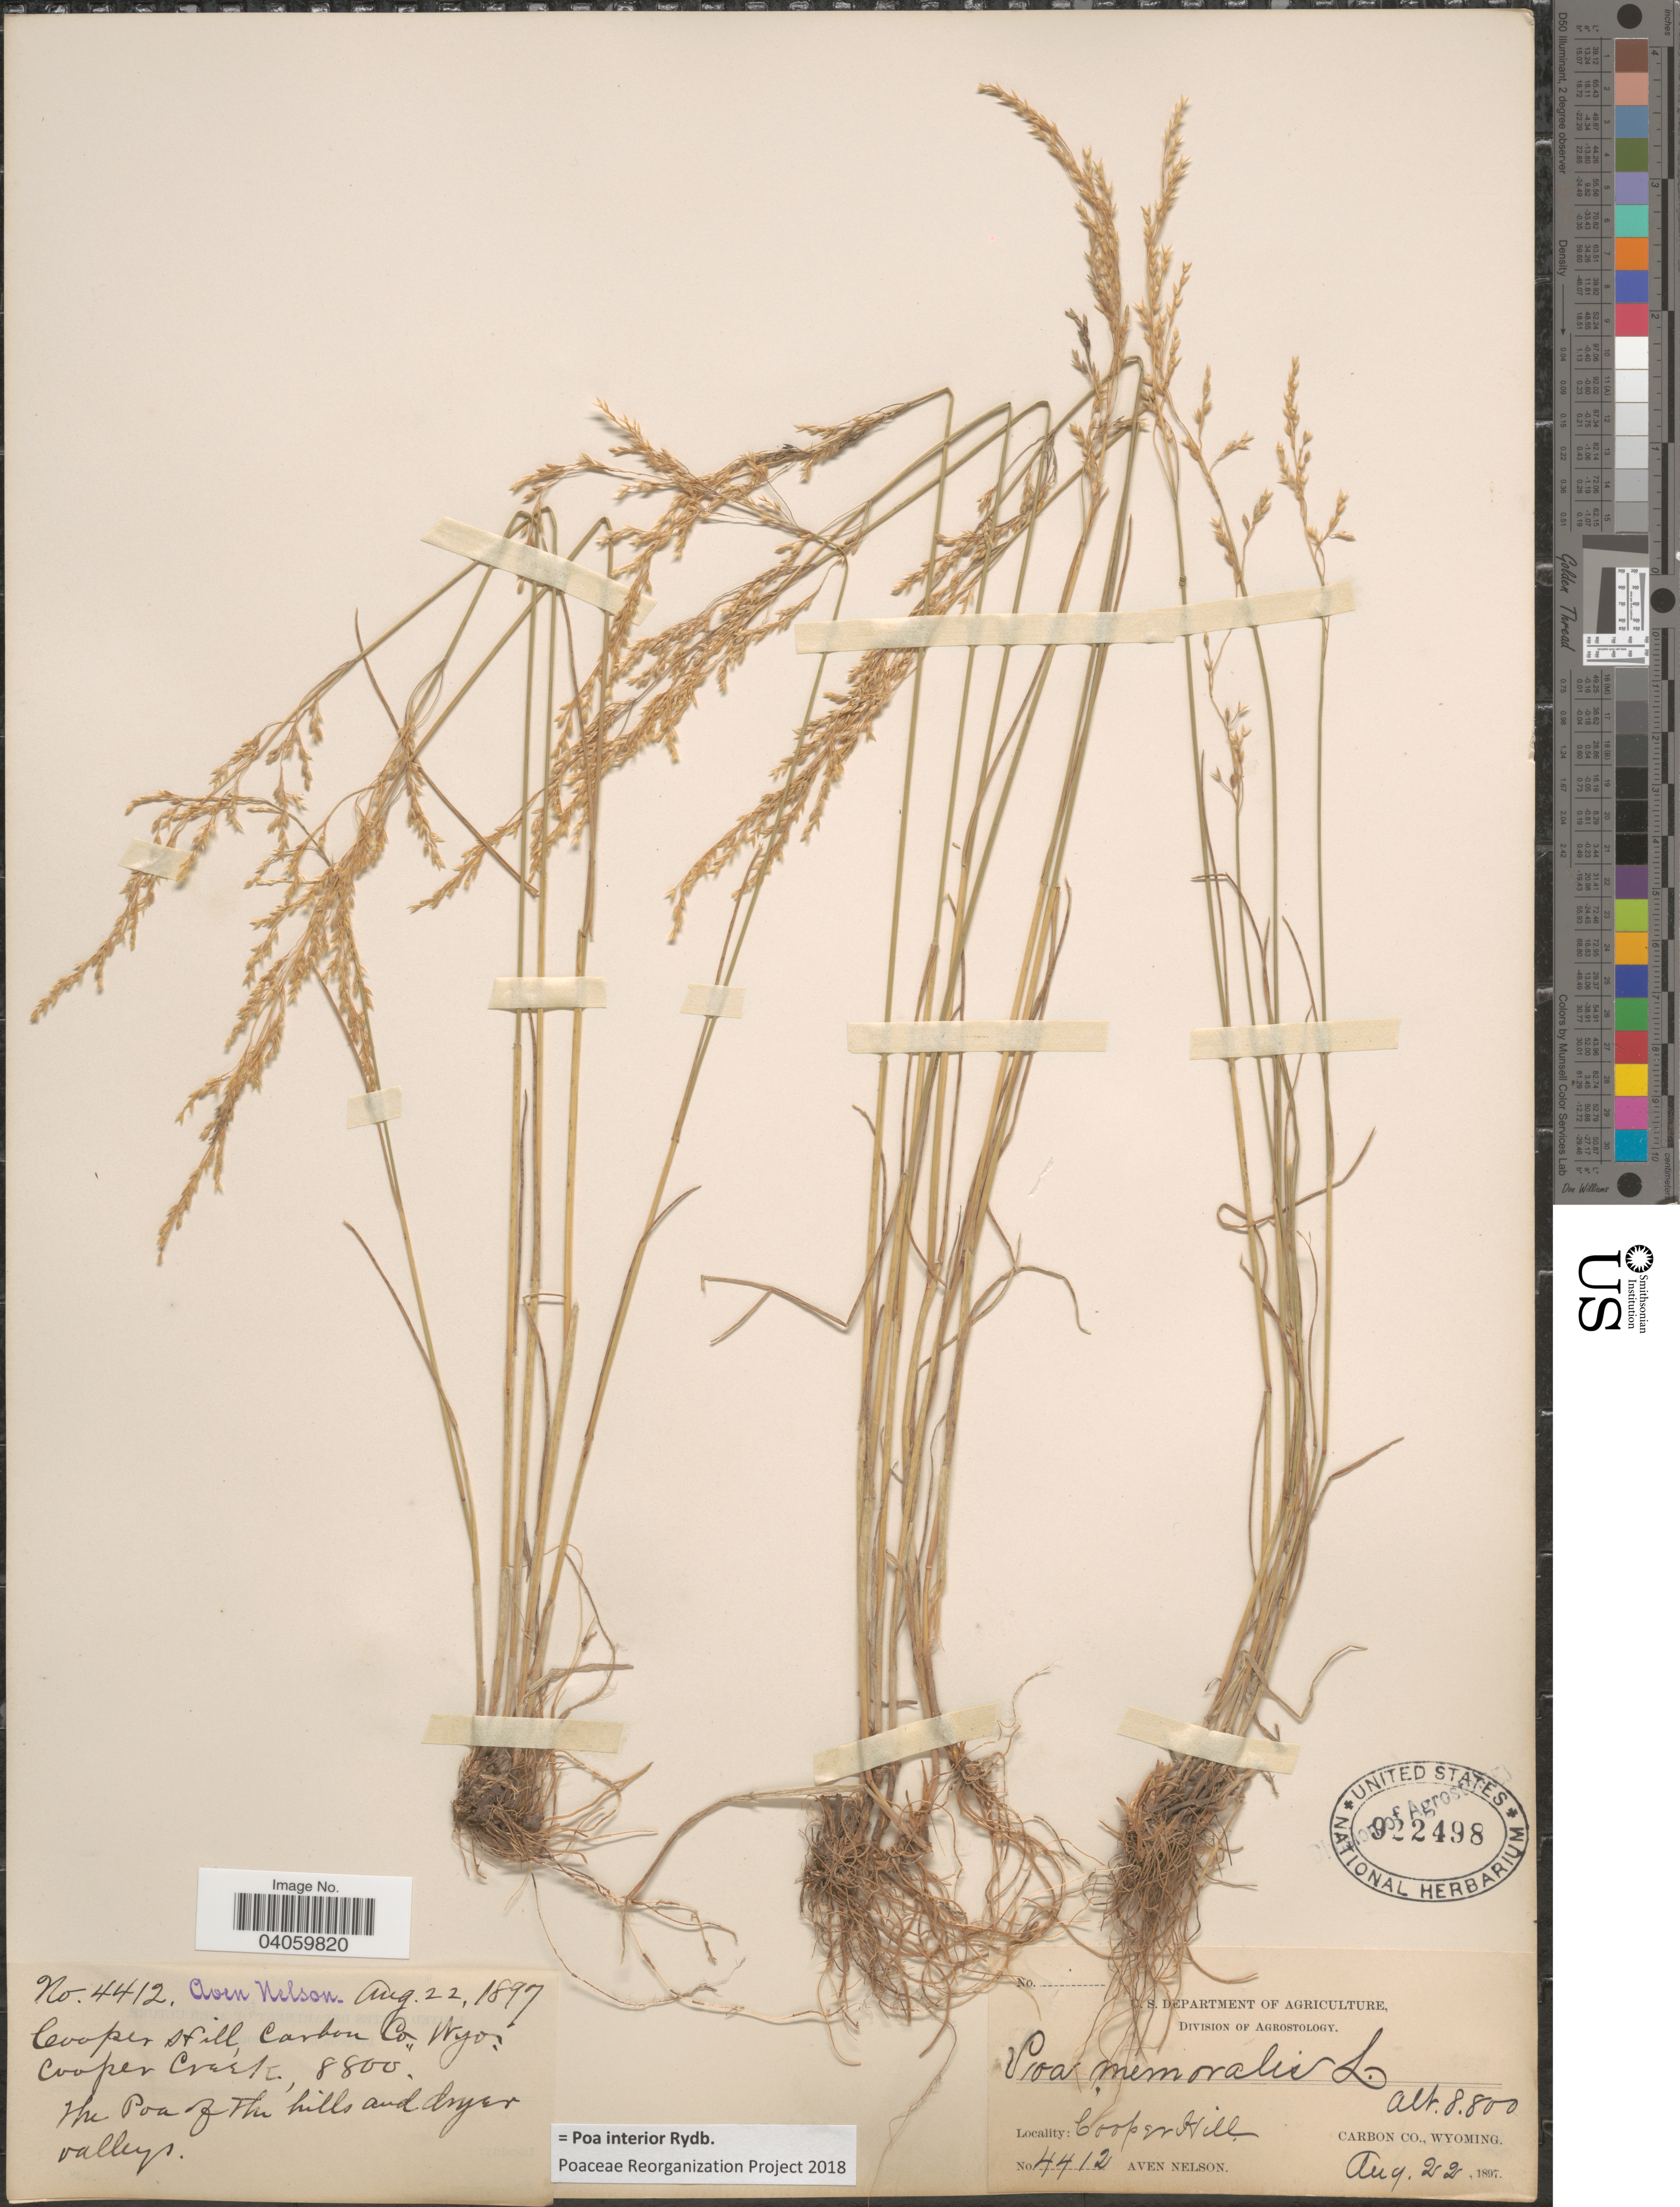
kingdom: Plantae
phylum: Tracheophyta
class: Liliopsida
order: Poales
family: Poaceae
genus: Poa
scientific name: Poa interior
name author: Rydb.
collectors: A. Nelson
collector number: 4412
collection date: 1897-08-22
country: United States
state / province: Wyoming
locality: Cooper Hill. Carbon Co.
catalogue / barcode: US 922498